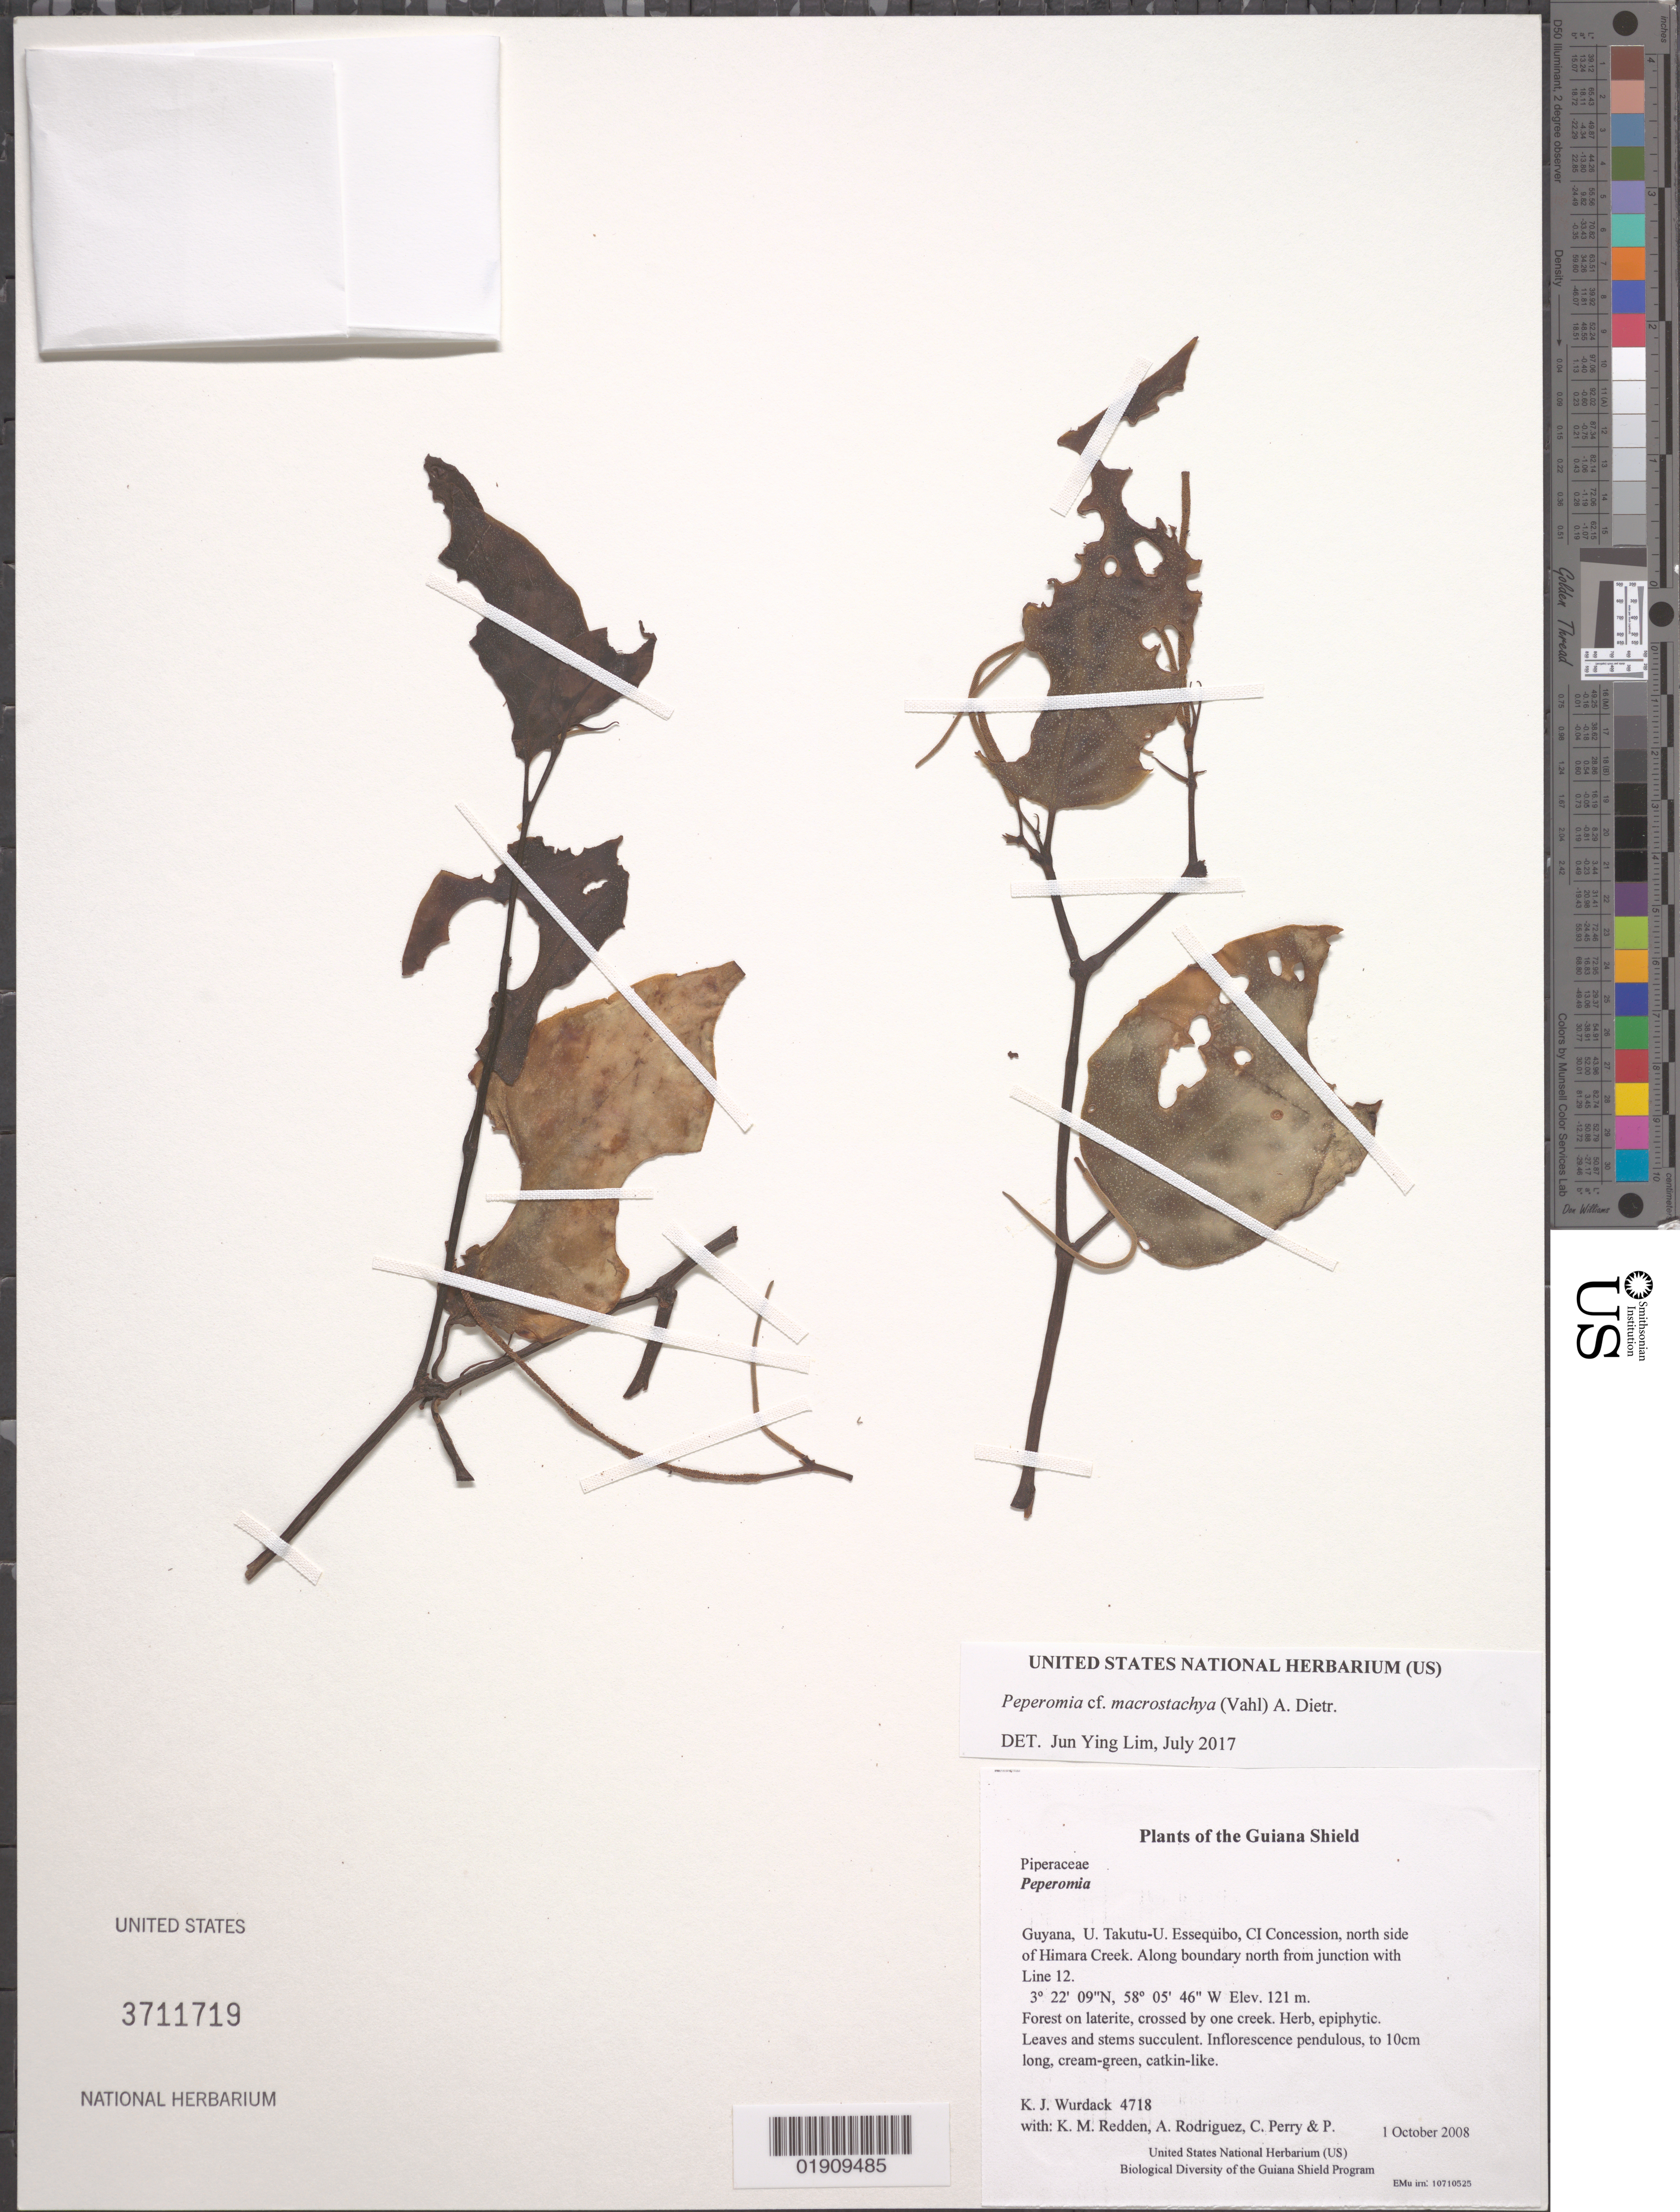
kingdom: Plantae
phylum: Tracheophyta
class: Magnoliopsida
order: Piperales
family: Piperaceae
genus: Peperomia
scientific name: Peperomia macrostachya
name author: (Vahl) A. Dietr.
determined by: Lim, Jun Ying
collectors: K. Wurdack, K. M. Redden, A. Rodriguez, C. Perry & P. Ragnauth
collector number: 4718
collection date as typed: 1 October 2008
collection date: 2008-10-01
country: Guyana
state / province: U. Takutu-U. Essequibo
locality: CI Concession, north side of Himara Creek. Along boundary north from junction with Line 12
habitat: Forest on laterite, crossed by one creek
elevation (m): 121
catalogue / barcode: US 3711719